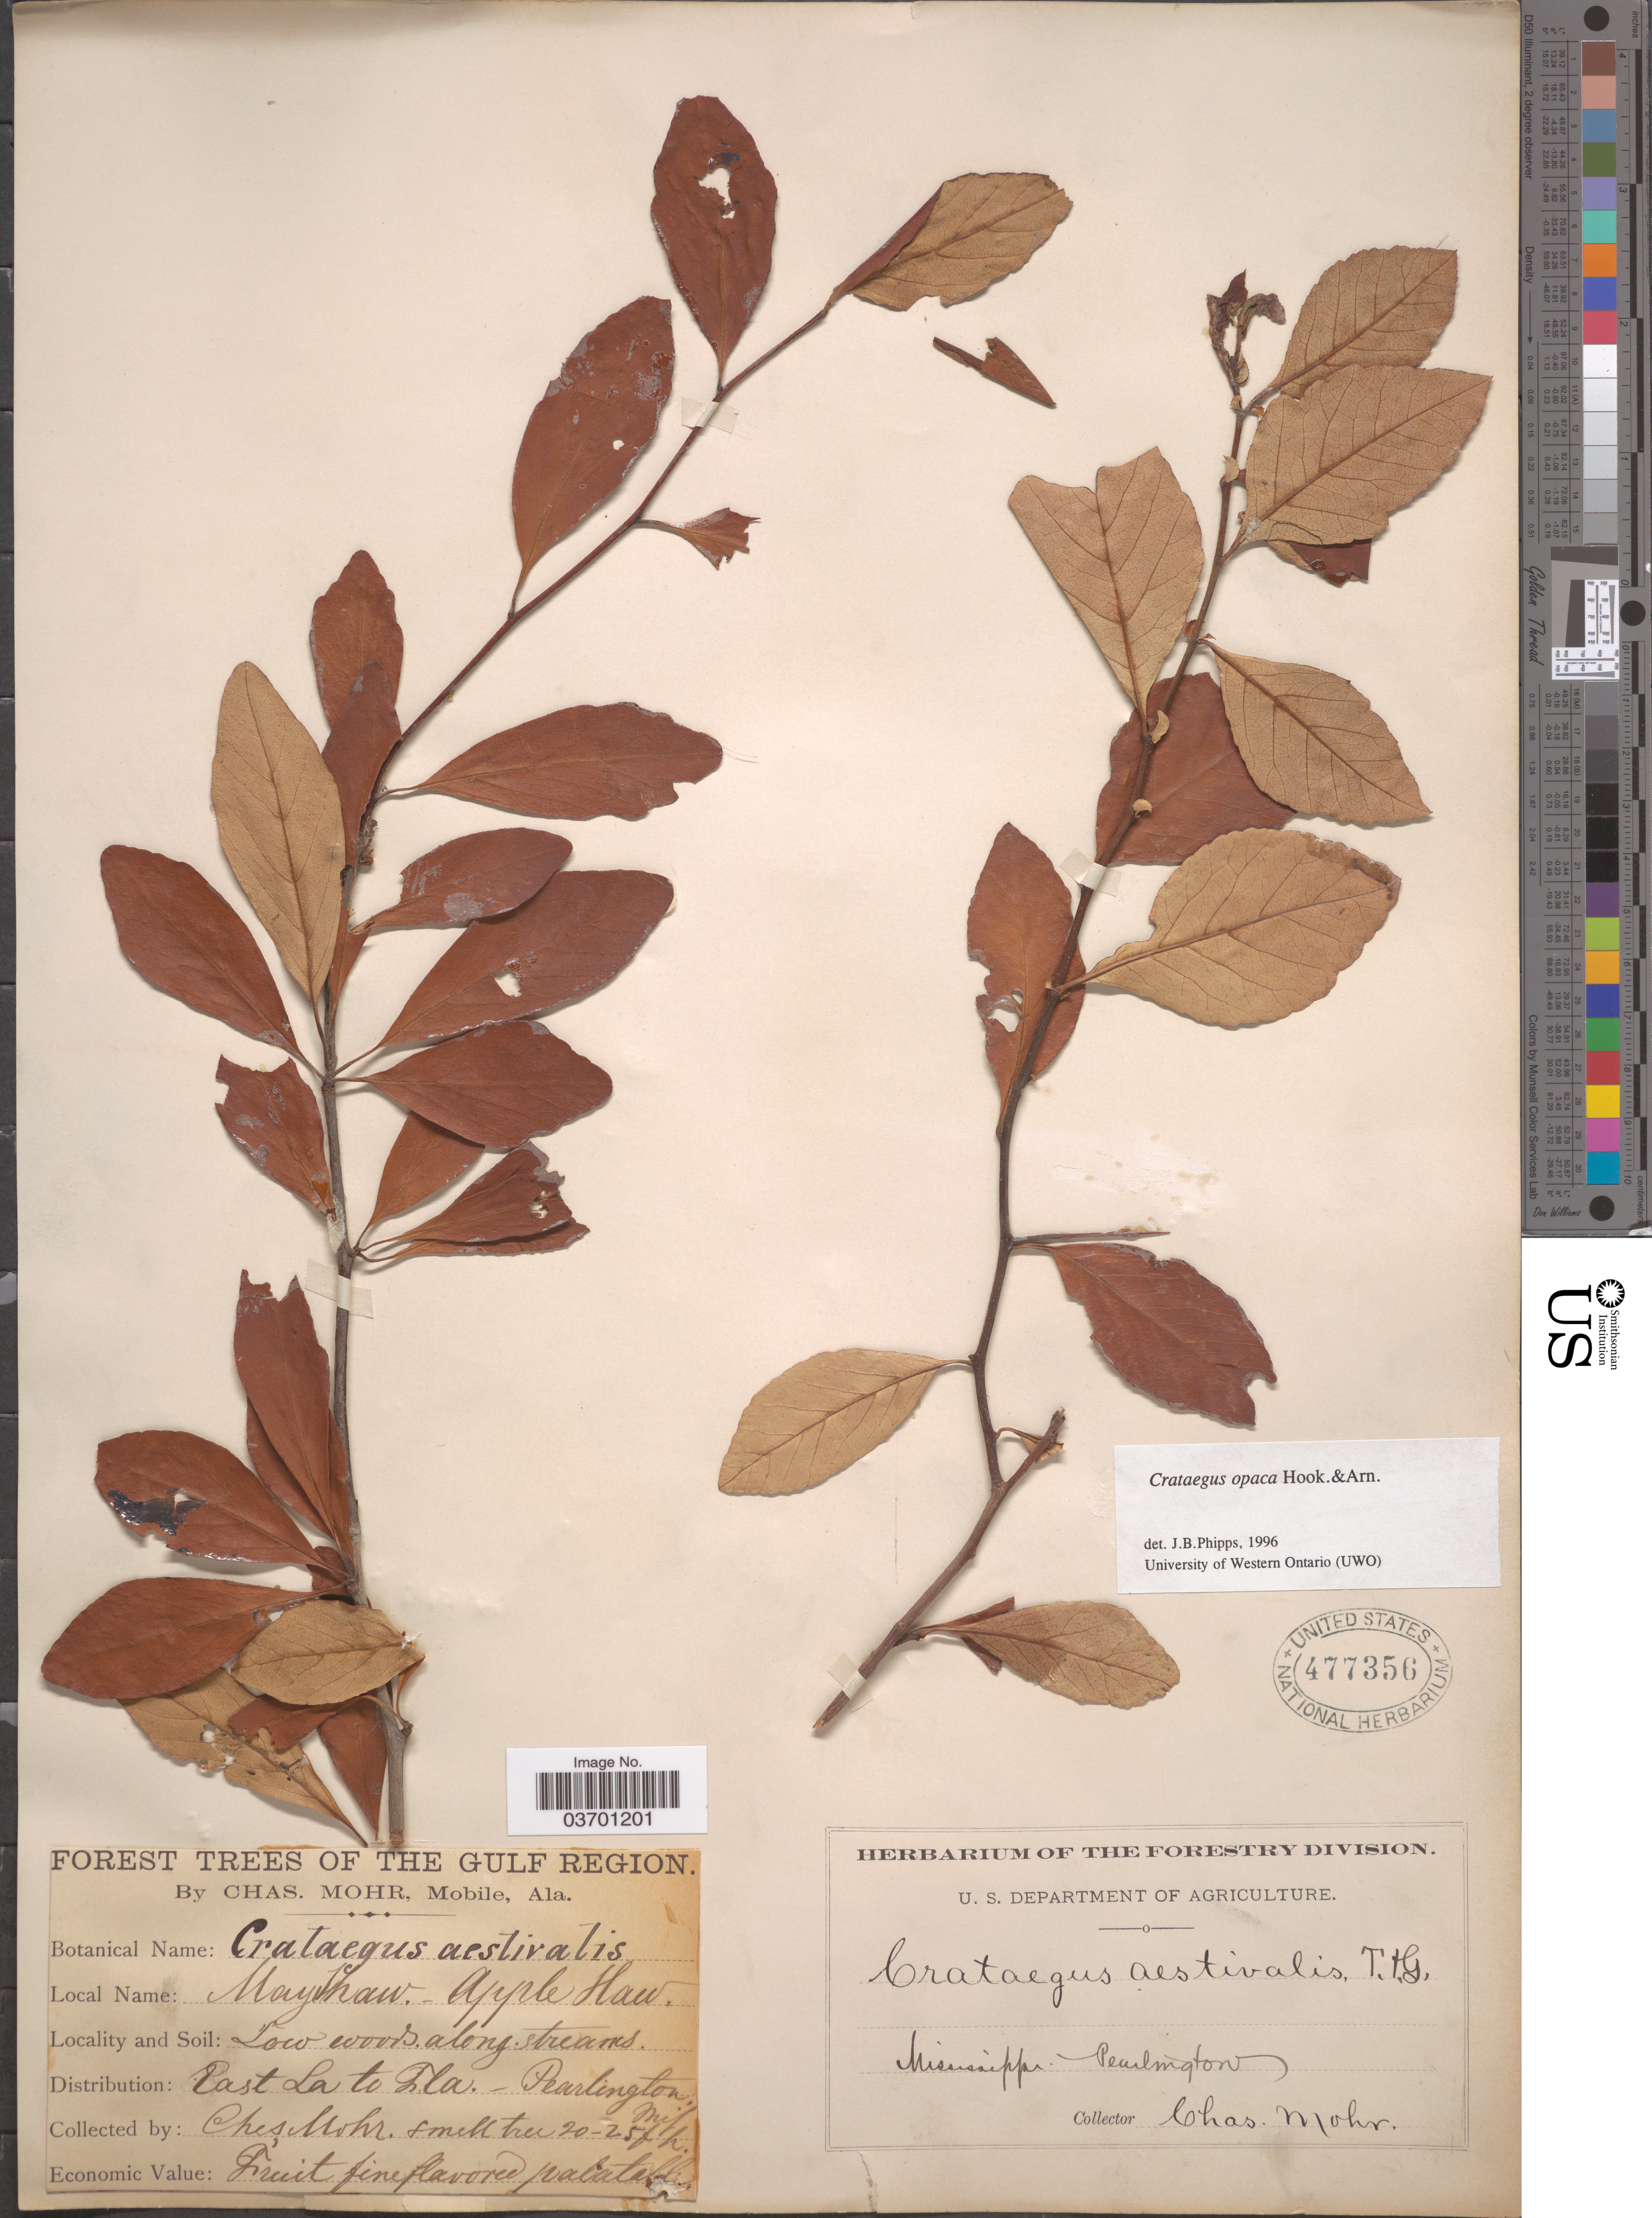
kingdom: Plantae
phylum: Tracheophyta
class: Magnoliopsida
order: Rosales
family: Rosaceae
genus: Crataegus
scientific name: Crataegus opaca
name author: Hook. & Arn.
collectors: Mohr, C. T. (herbarium)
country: United States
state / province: Mississippi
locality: The Gulf Region. Pearlington.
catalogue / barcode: US 477356